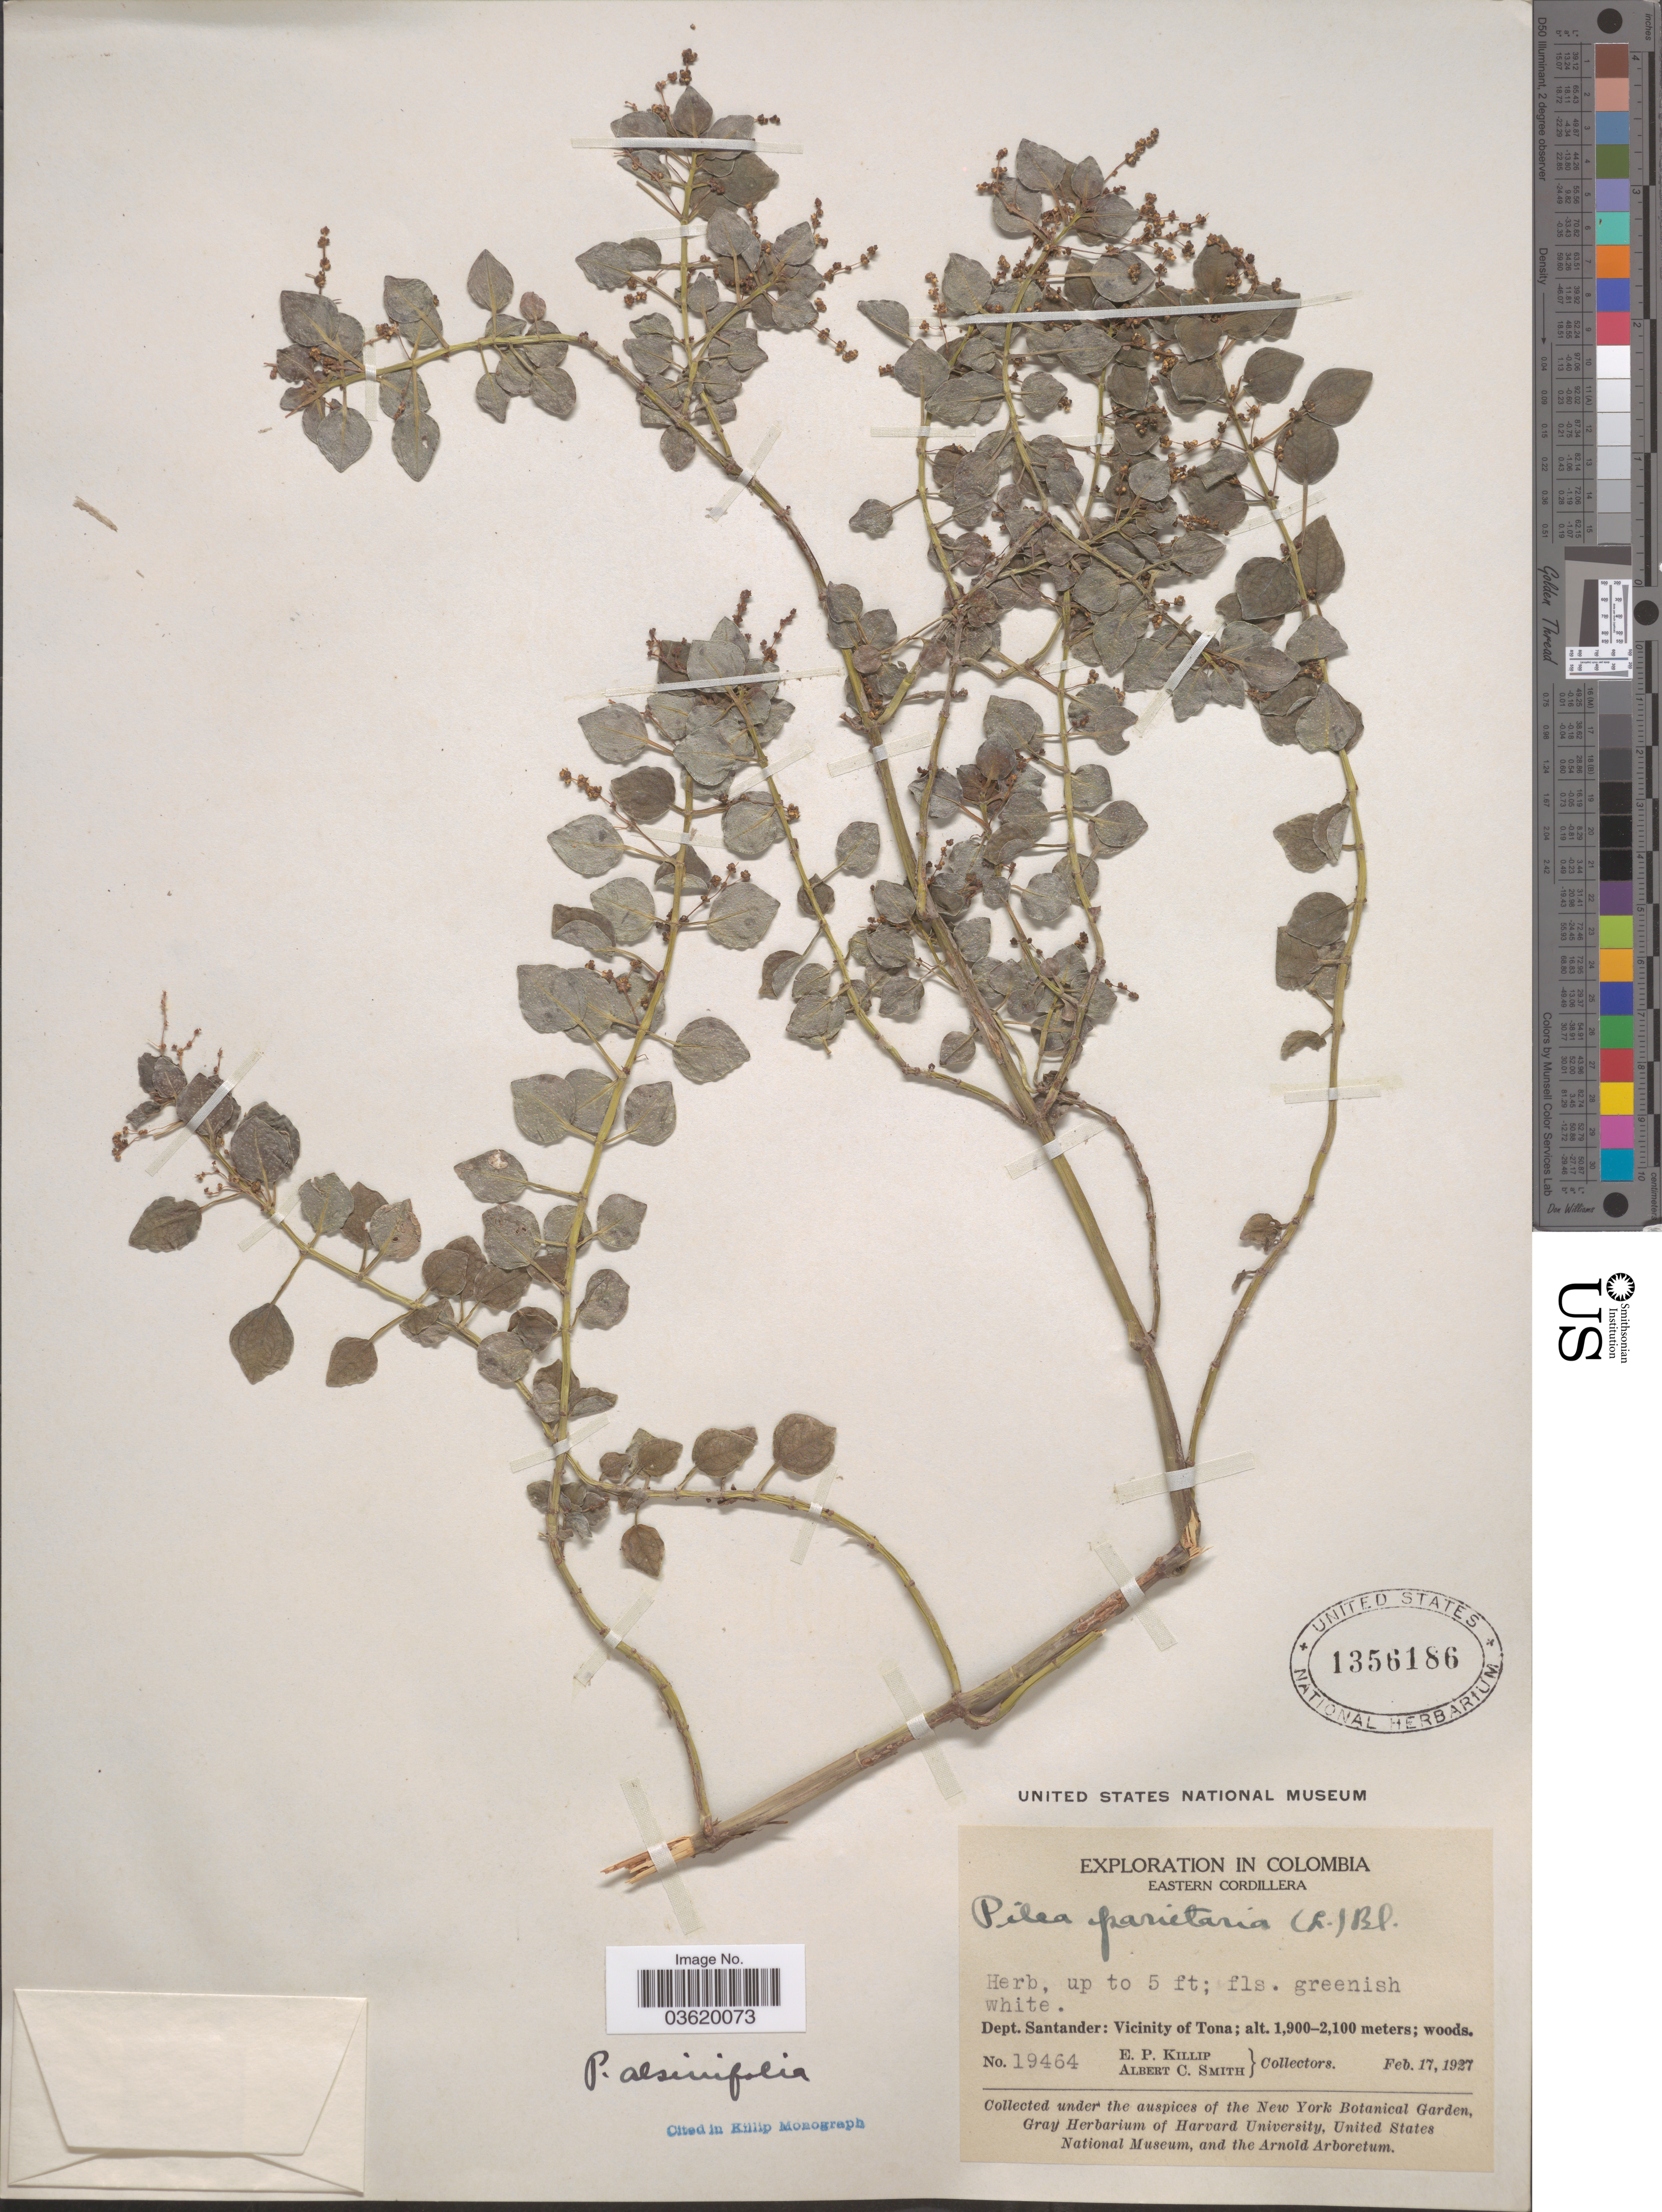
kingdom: Plantae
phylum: Tracheophyta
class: Magnoliopsida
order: Rosales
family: Urticaceae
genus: Pilea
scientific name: Pilea alsinifolia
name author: Wedd.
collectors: E. P. Killip & A. C. Smith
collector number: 19464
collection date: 1927-02-17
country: Colombia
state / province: Santander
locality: Eastern Cordillera. Dept. Santander: Vicinity of Tona.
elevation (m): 1900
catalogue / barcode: US 1356186